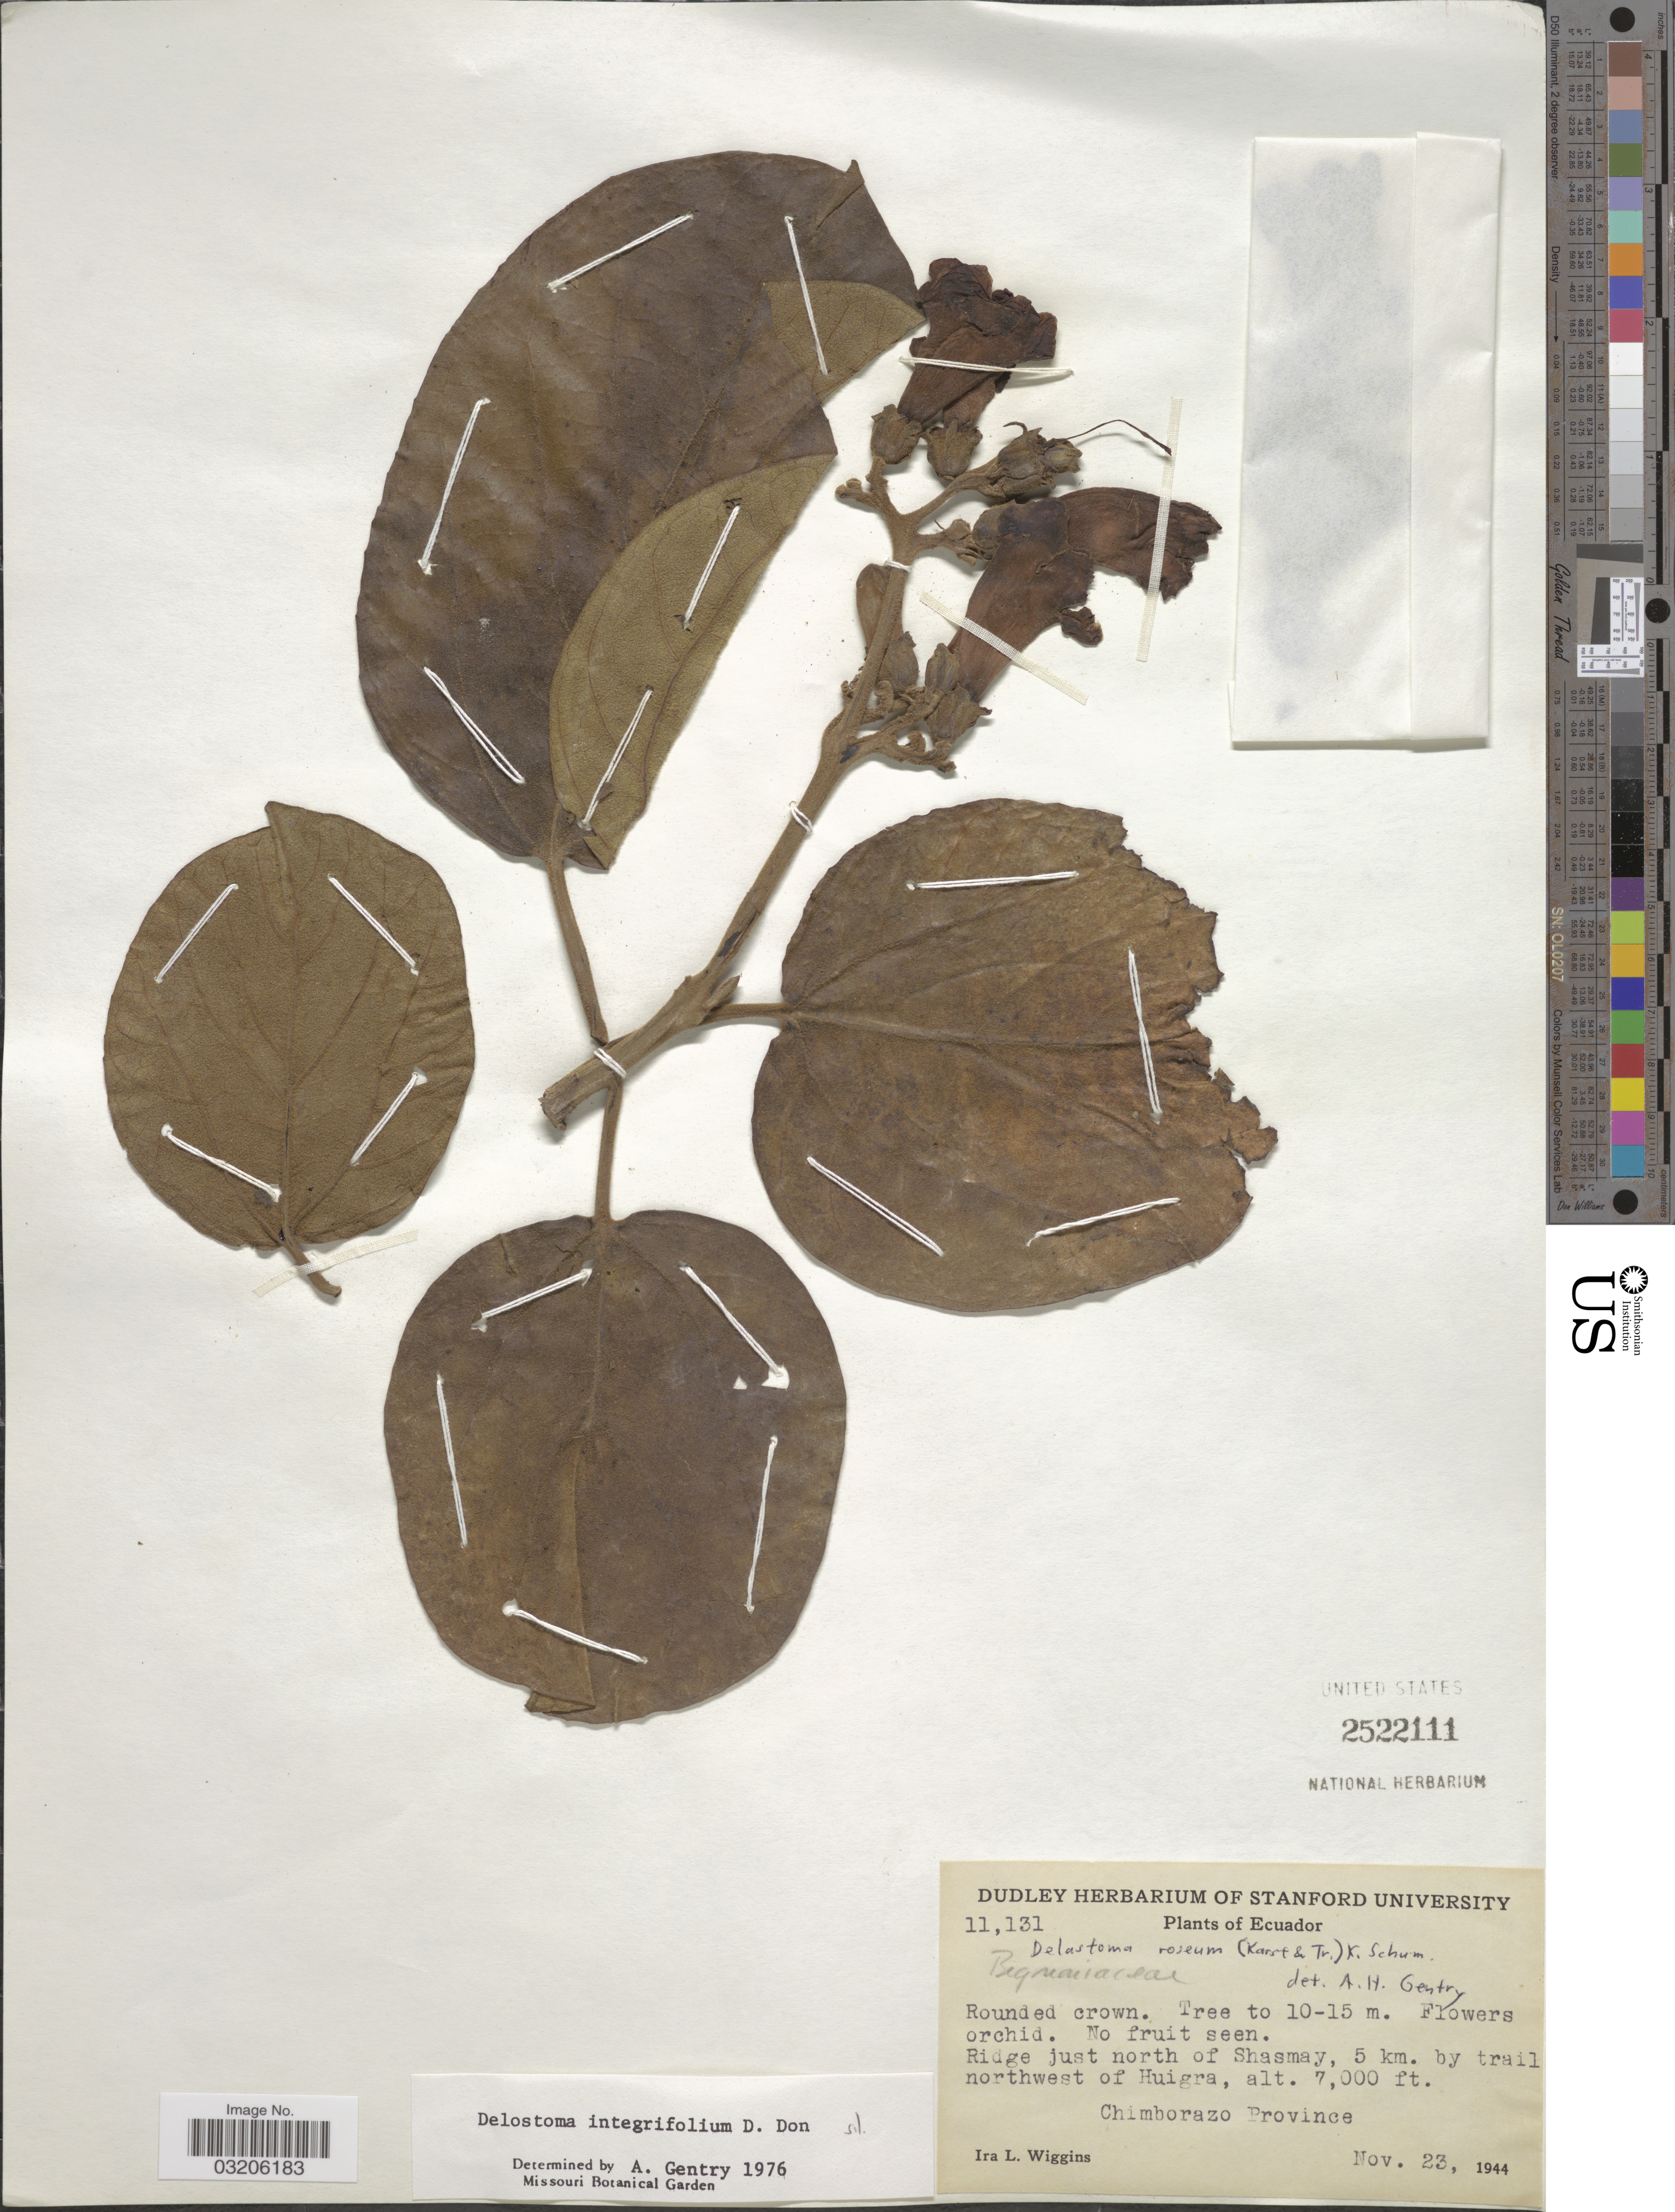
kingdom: Plantae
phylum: Tracheophyta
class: Magnoliopsida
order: Lamiales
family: Bignoniaceae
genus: Delostoma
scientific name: Delostoma integrifolium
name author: D. Don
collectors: I. L. Wiggins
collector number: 11131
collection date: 1944-11-23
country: Ecuador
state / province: Chimborazo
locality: Ridge just north of Shasmay, 5 km. by trail northwest of Huigra.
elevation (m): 2134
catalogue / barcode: US 2522111